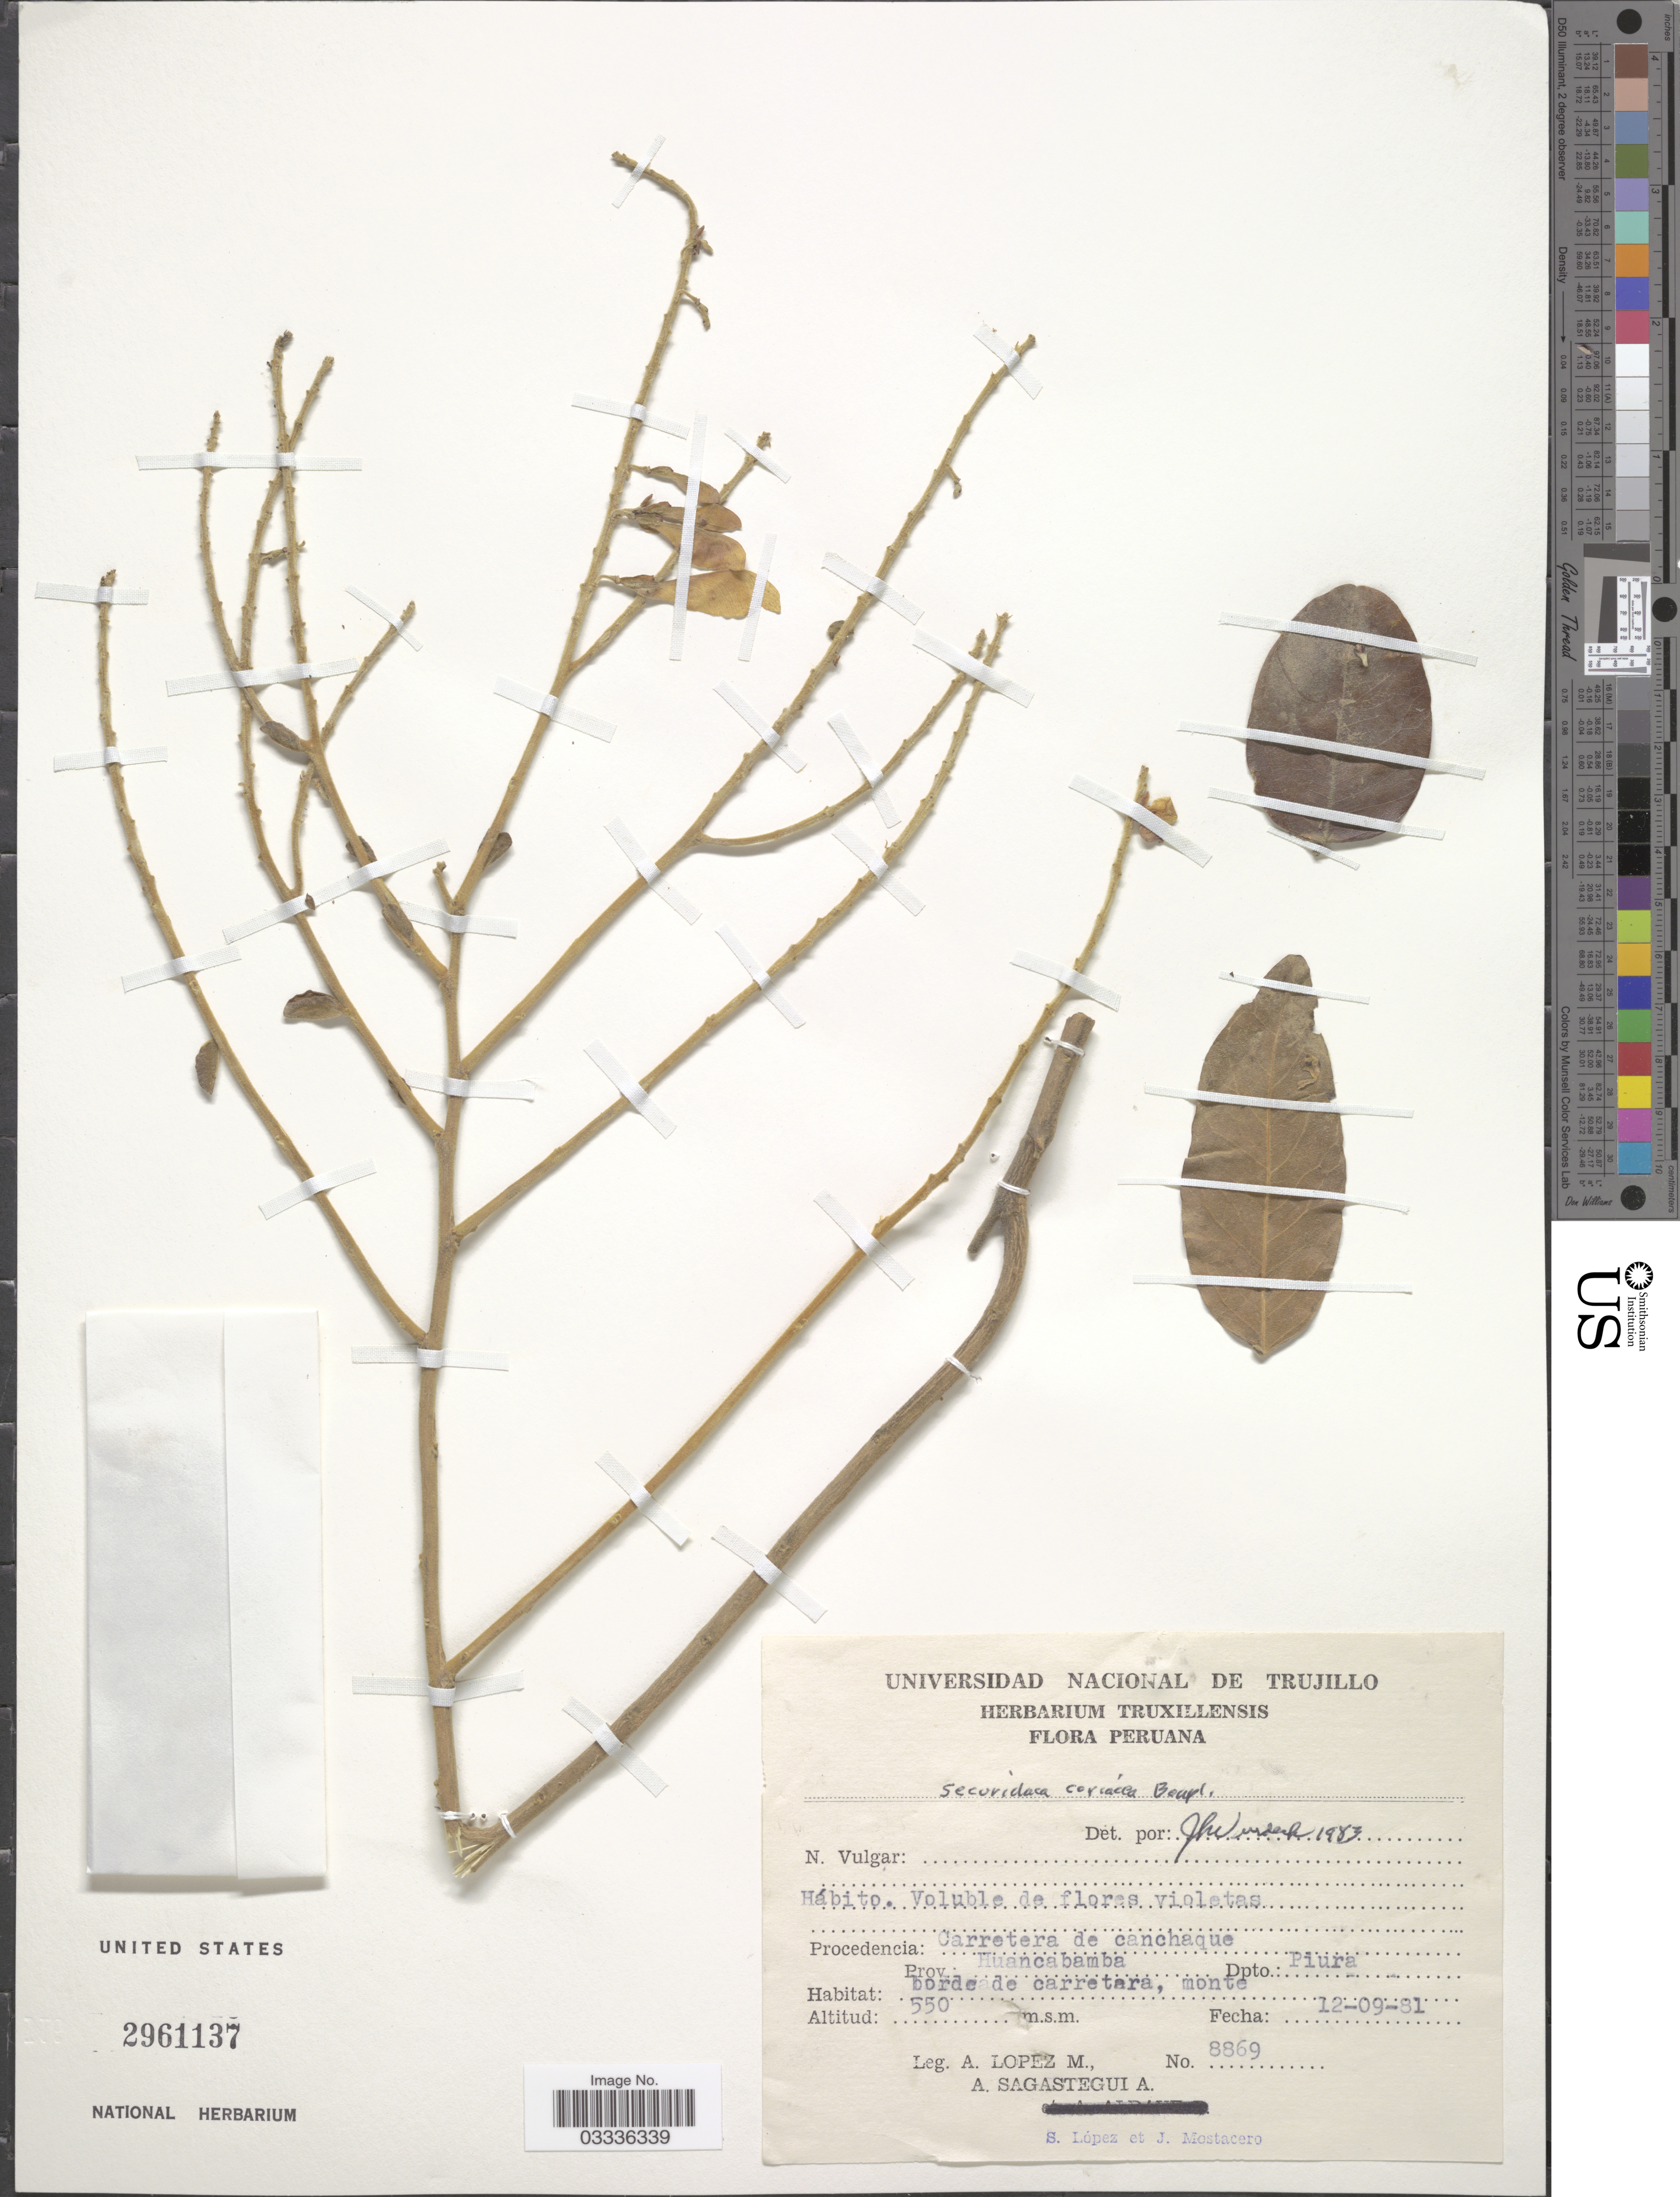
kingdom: Plantae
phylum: Tracheophyta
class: Magnoliopsida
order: Fabales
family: Polygalaceae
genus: Securidaca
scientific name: Securidaca coriacea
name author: Bonpl. ex Steud.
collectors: A. López M., A. Sagástegui A., S. Lopez & J. Mostacero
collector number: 8869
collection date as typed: Transcribed d/m/y: 12/9/81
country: Peru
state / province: Piura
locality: Procedencia: Carretera de canchaque. Prov.: Huancabamba. Dpto.: Piura.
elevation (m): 550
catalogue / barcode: US 2961137